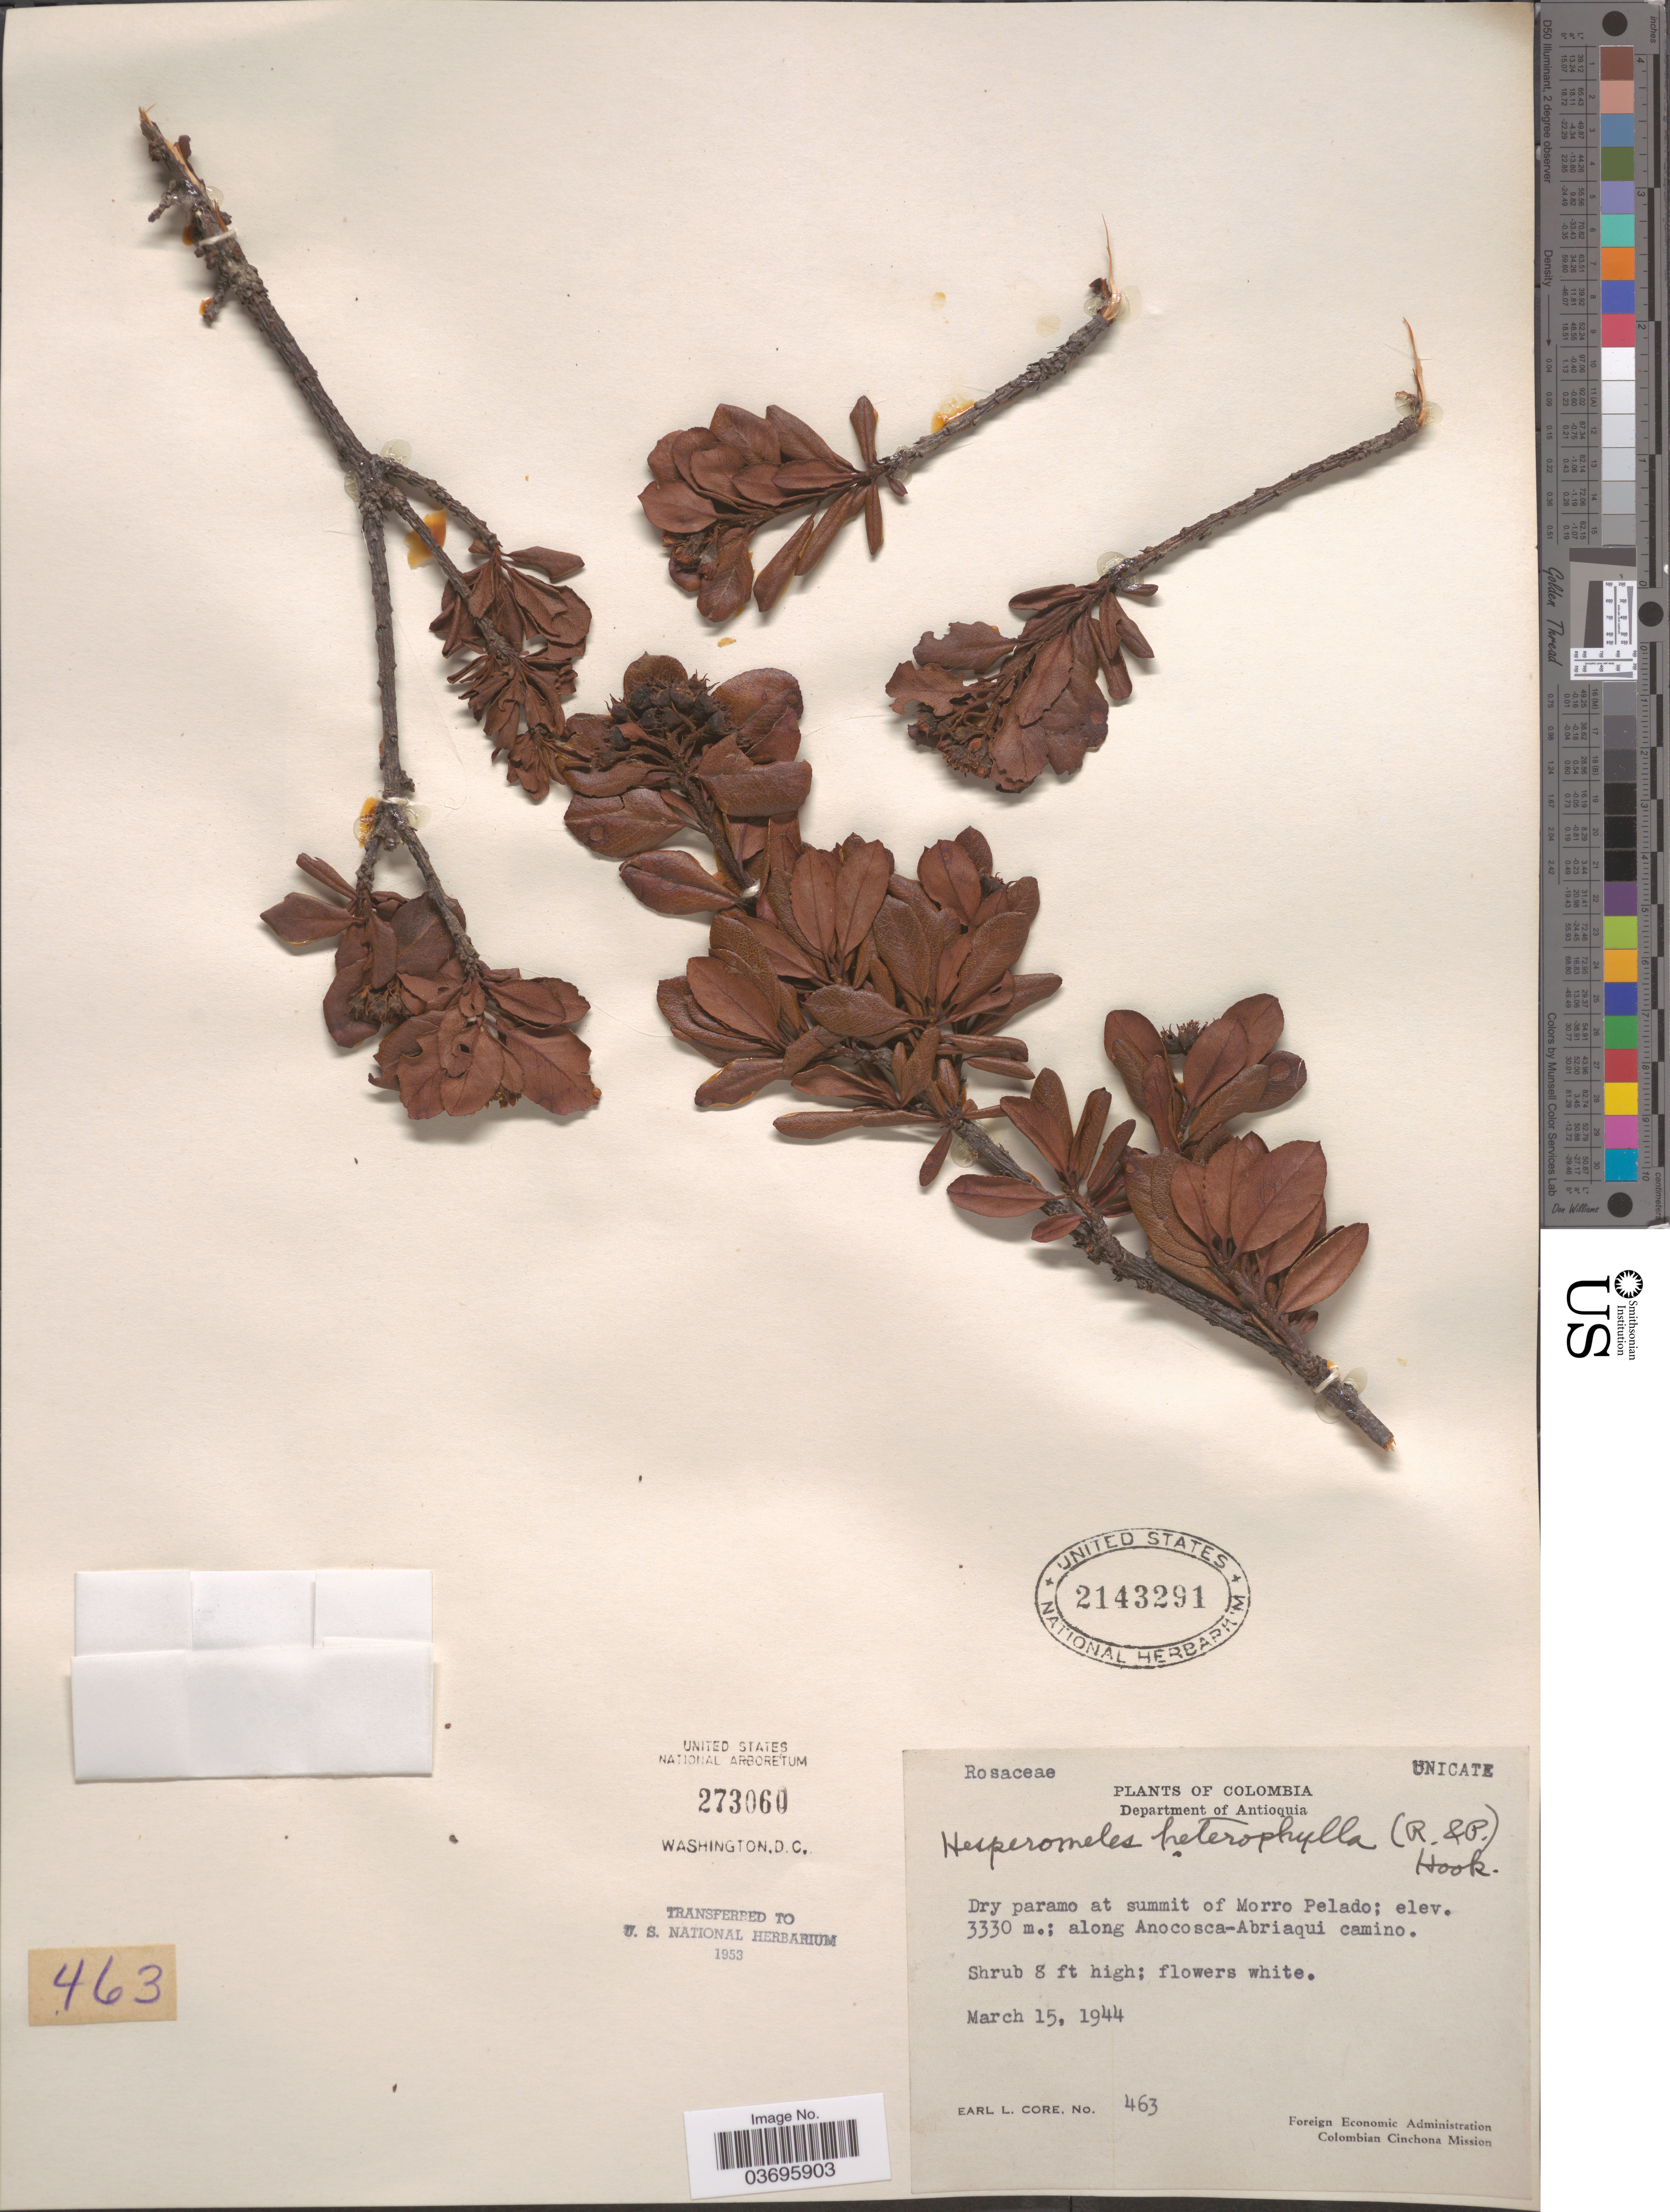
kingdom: Plantae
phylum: Tracheophyta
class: Magnoliopsida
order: Rosales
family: Rosaceae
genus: Hesperomeles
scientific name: Hesperomeles heterophylla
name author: (Ruiz & Pav.) Hook.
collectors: E. L. Core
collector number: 463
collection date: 1944-03-15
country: Colombia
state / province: Antioquia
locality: Department of Antioquia. Dry paramo at summit of Morro Pelado. Along Anocosca-Abriaqui camino.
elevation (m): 3330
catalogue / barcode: US 2143291